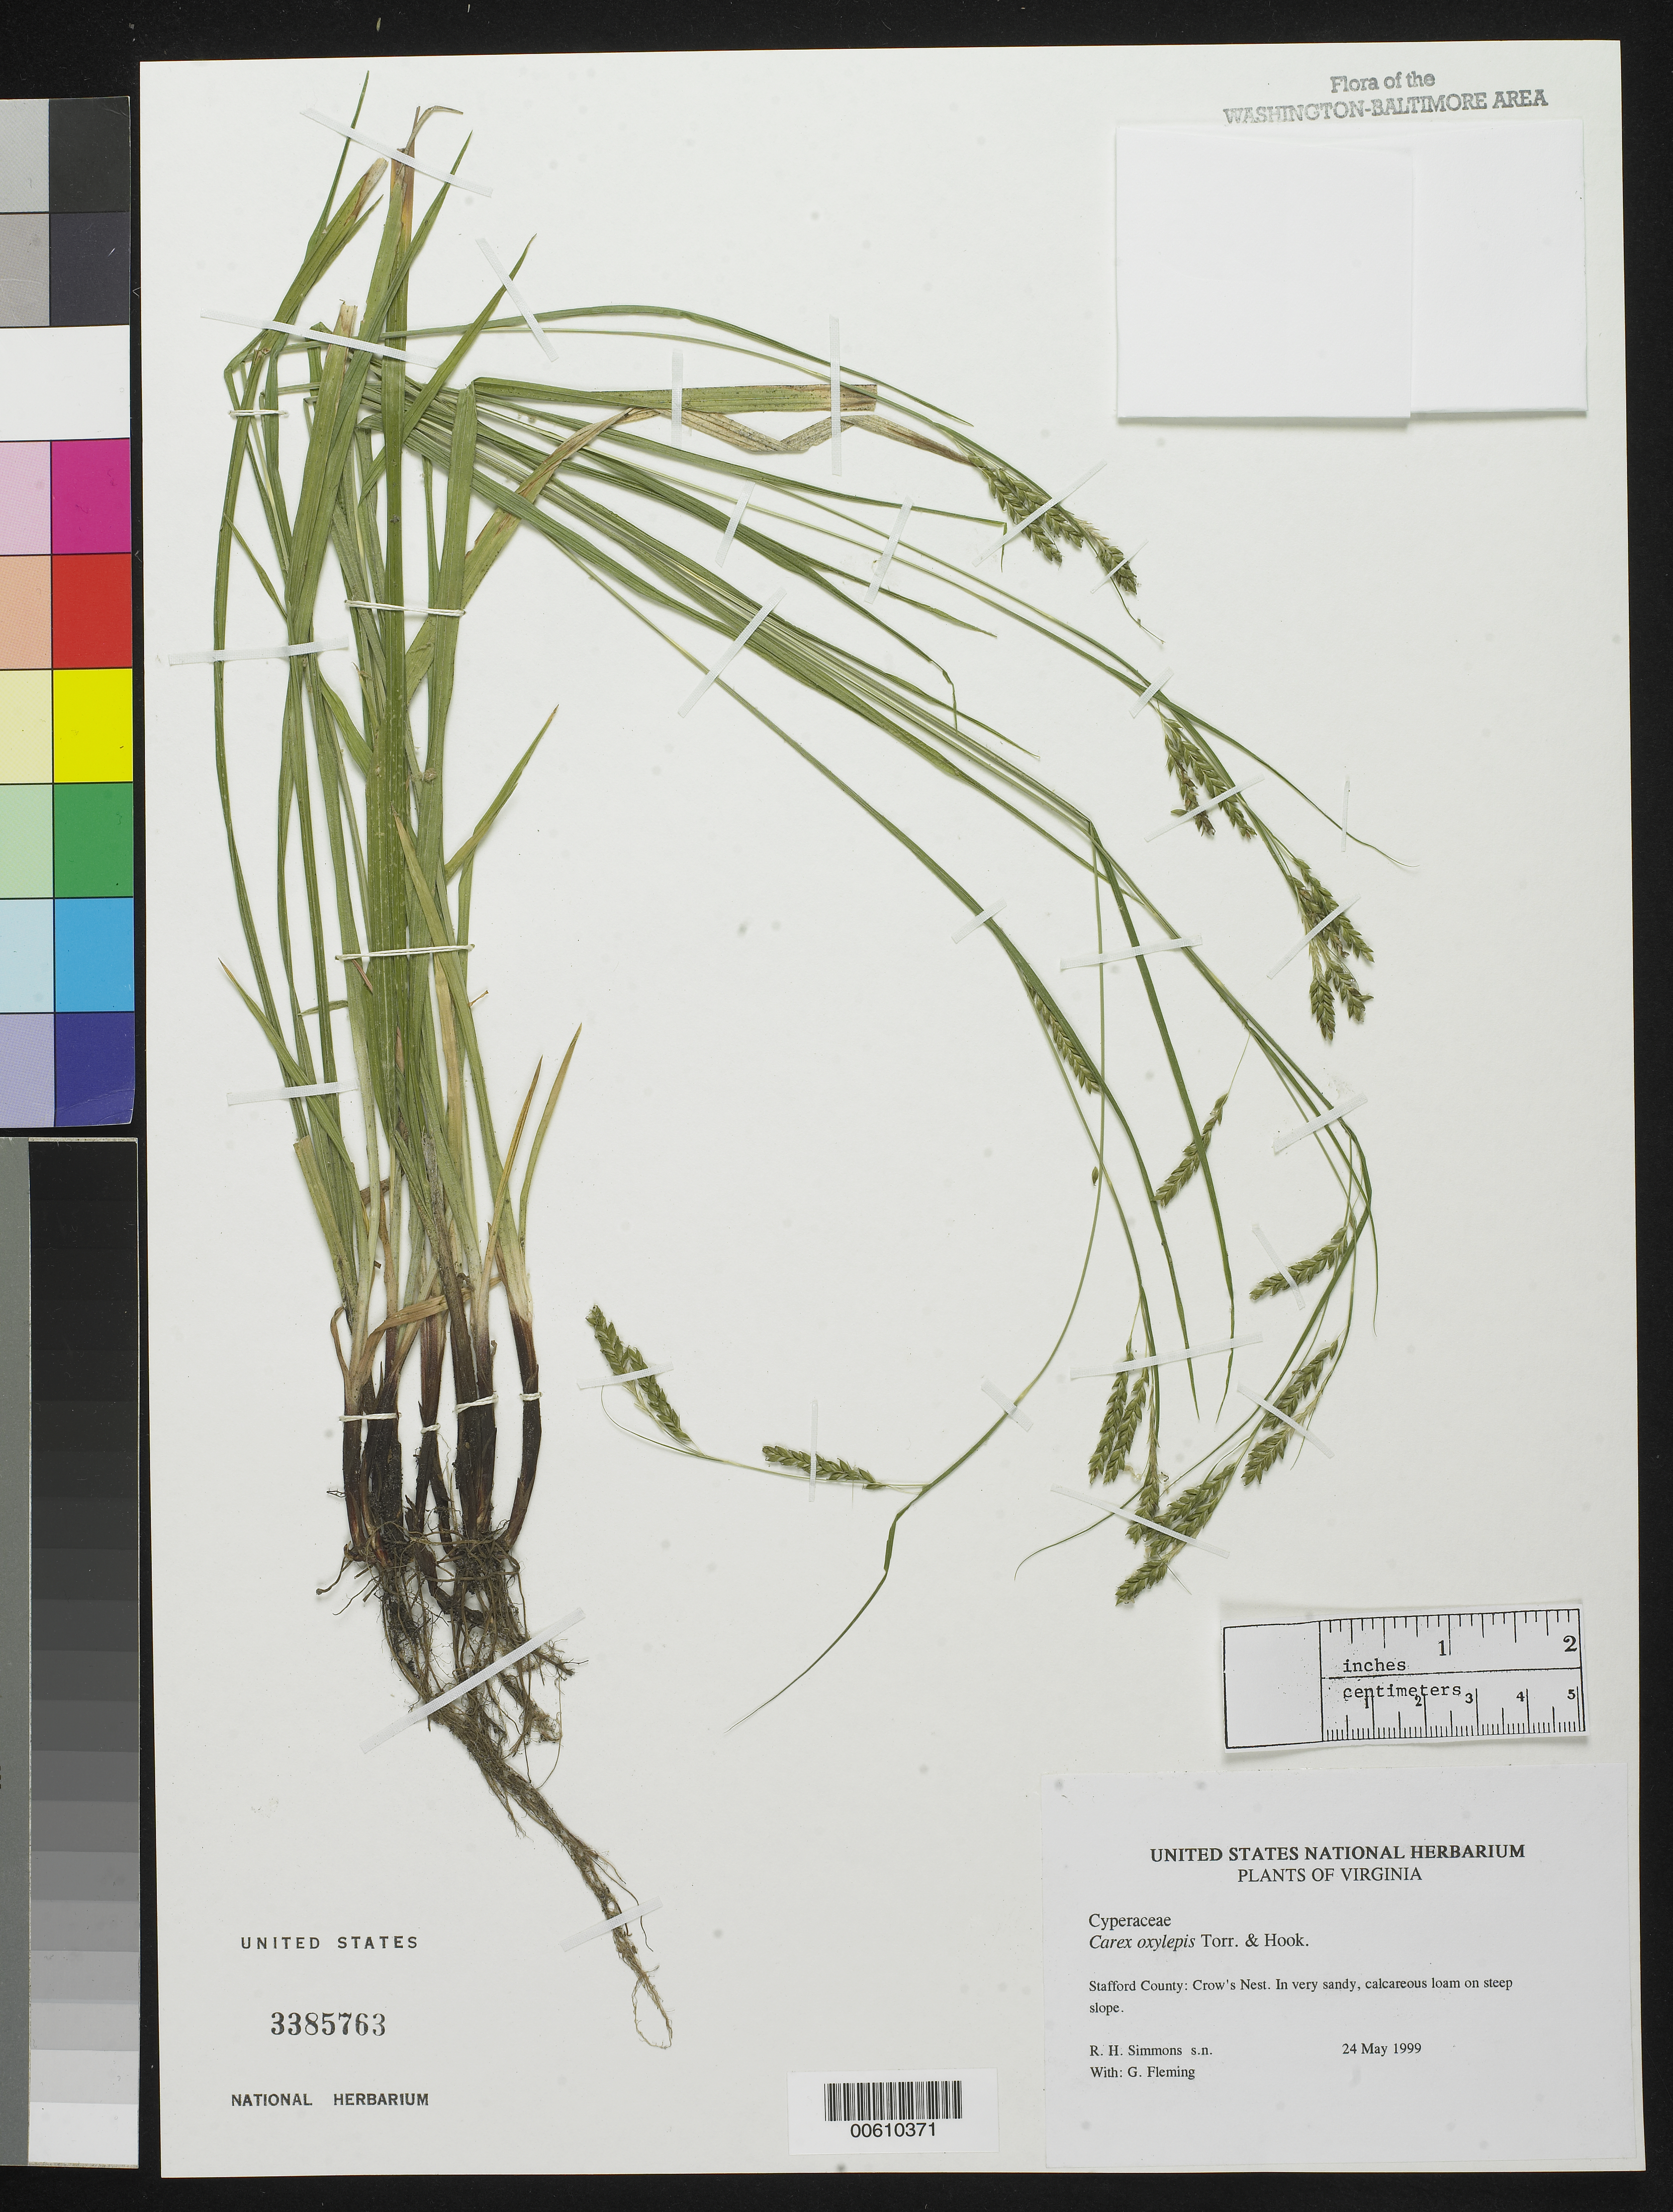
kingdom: Plantae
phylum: Tracheophyta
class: Liliopsida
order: Poales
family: Cyperaceae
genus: Carex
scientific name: Carex oxylepis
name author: Torr. & Hook.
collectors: R. H. Simmons & G. Fleming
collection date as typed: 24 May 1999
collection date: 1999-05-24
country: United States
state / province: Virginia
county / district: Stafford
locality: Crow's Nest.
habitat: In very sandy, calcareous loam on steep slope.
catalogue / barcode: US 3385763